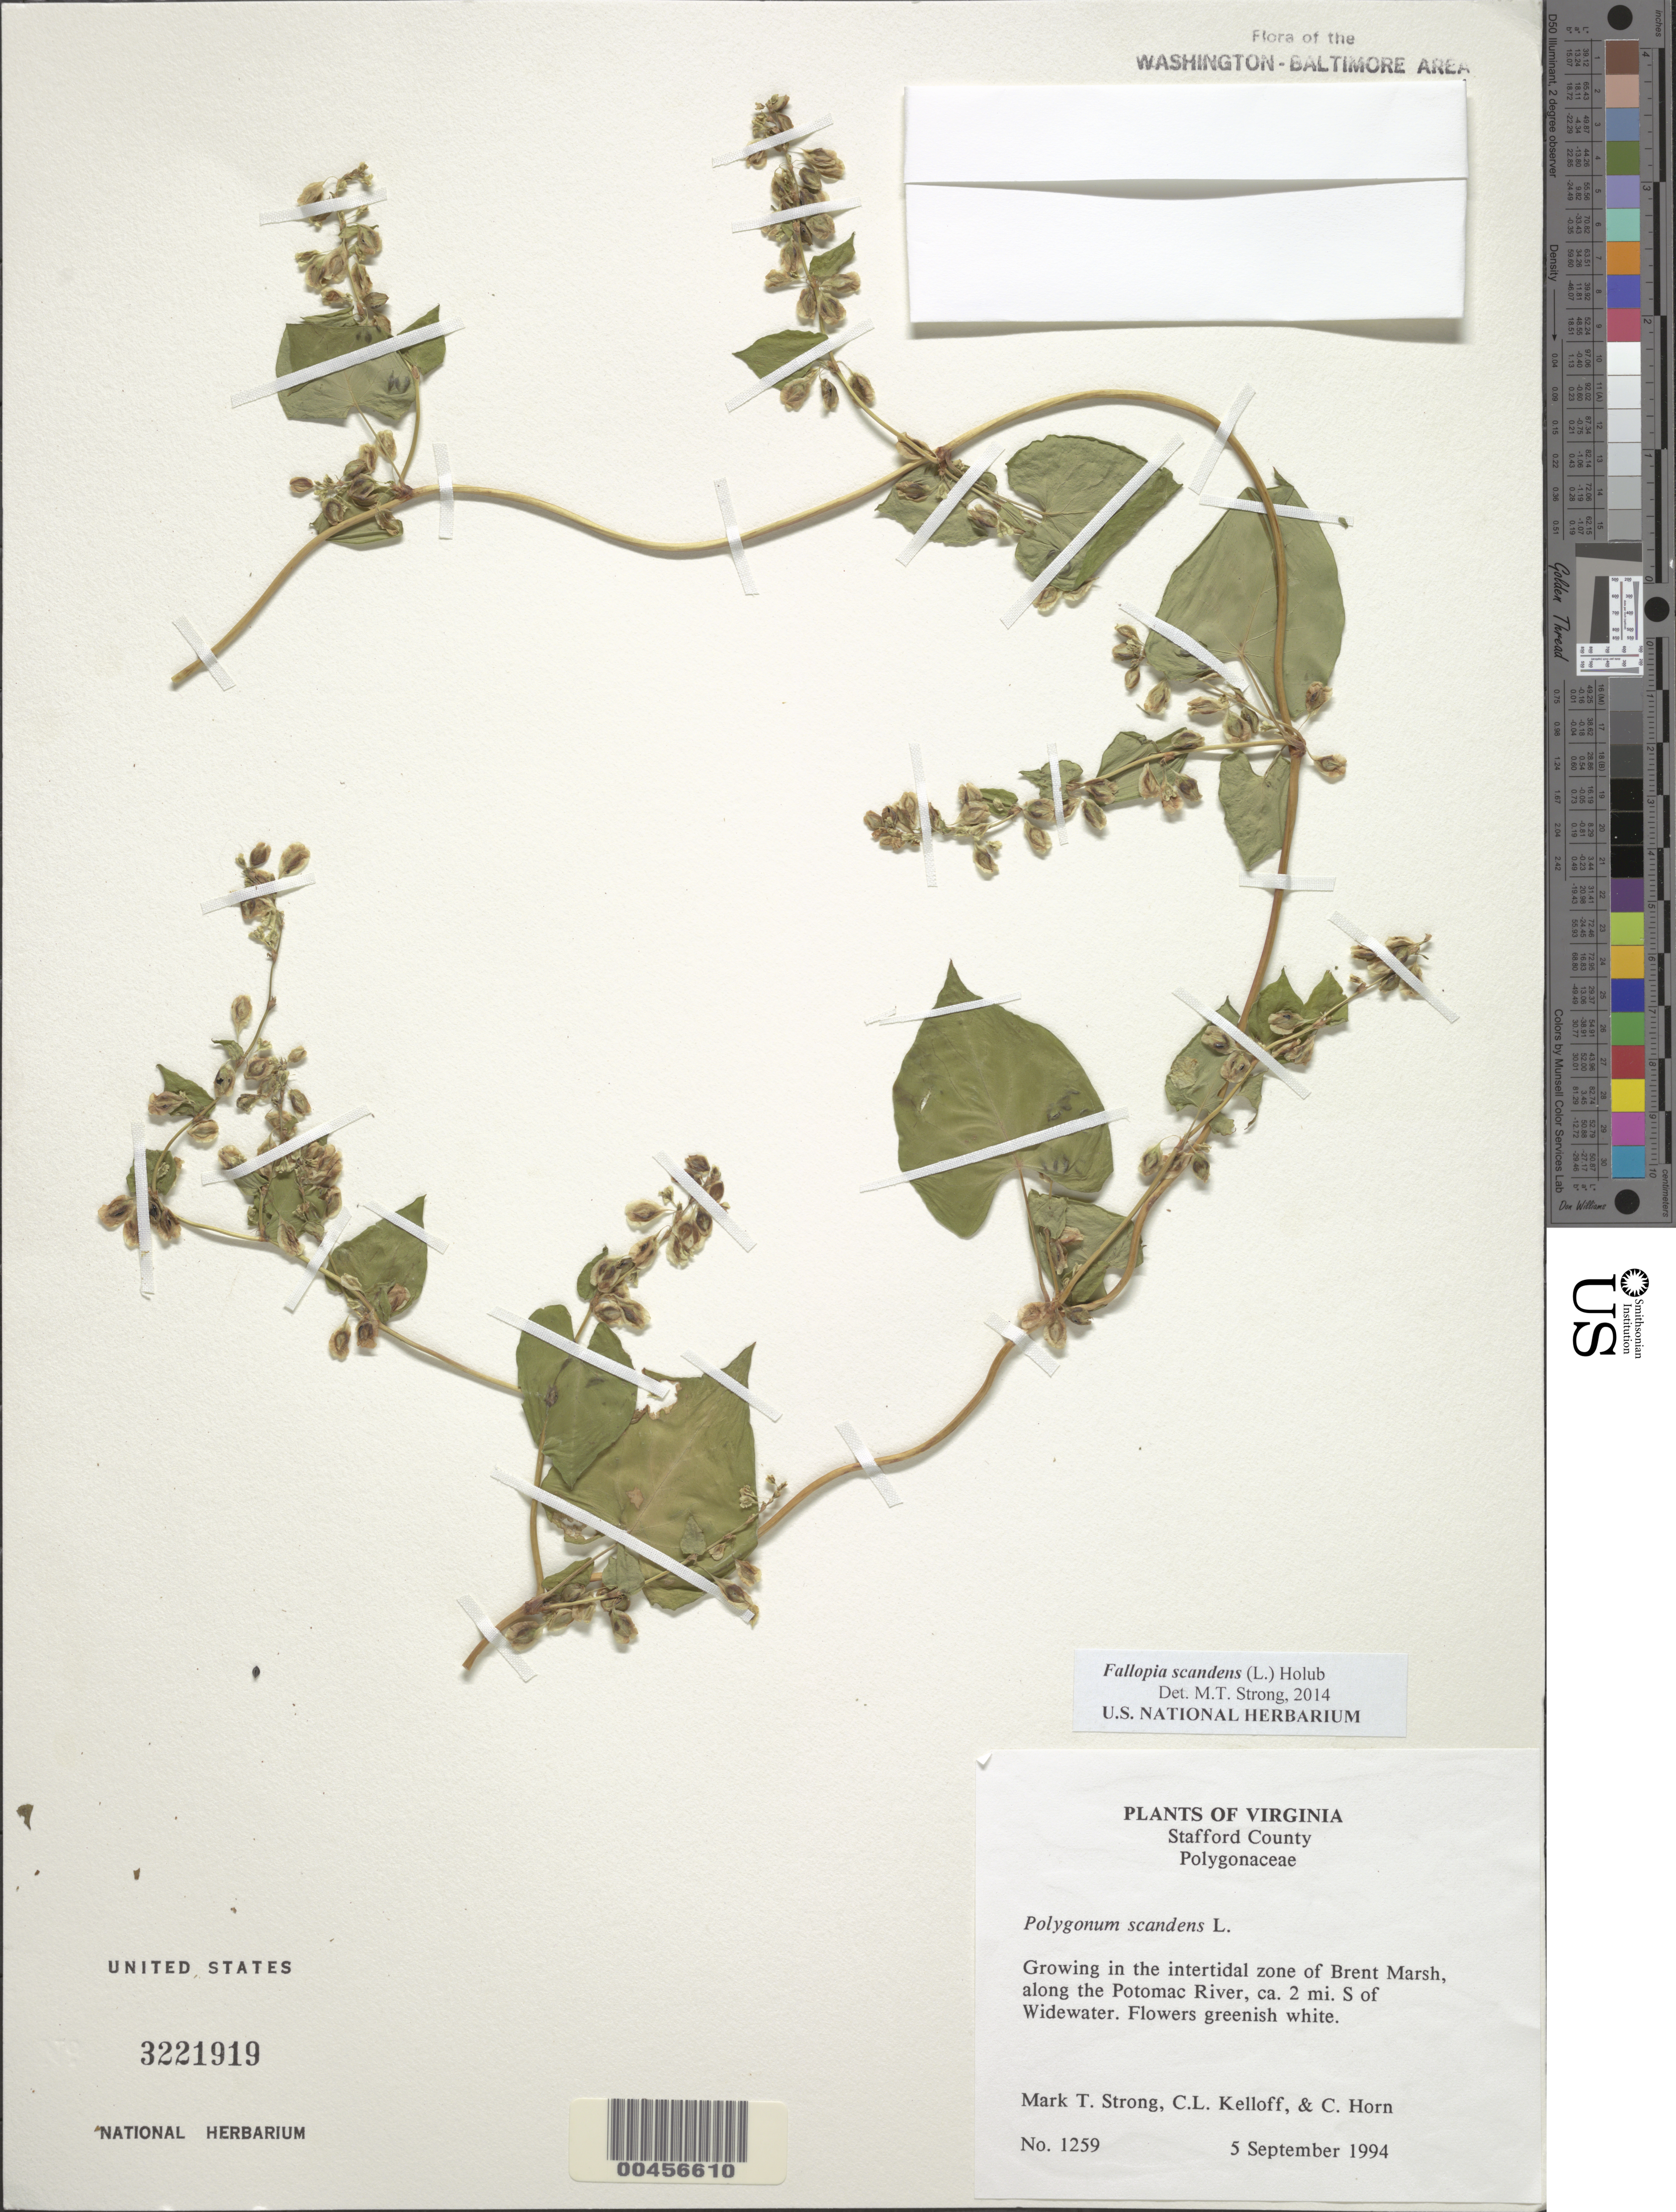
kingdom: Plantae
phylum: Tracheophyta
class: Magnoliopsida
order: Caryophyllales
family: Polygonaceae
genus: Fallopia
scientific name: Fallopia scandens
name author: (L.) Holub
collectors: M. T. Strong, C. L. Kelloff & C. Horn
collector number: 1259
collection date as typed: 05 Sep 1994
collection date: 1994-09-05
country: United States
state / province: Virginia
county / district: Stafford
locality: Brent Marsh along the Potomac River, S of Widewater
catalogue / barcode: US 3221919